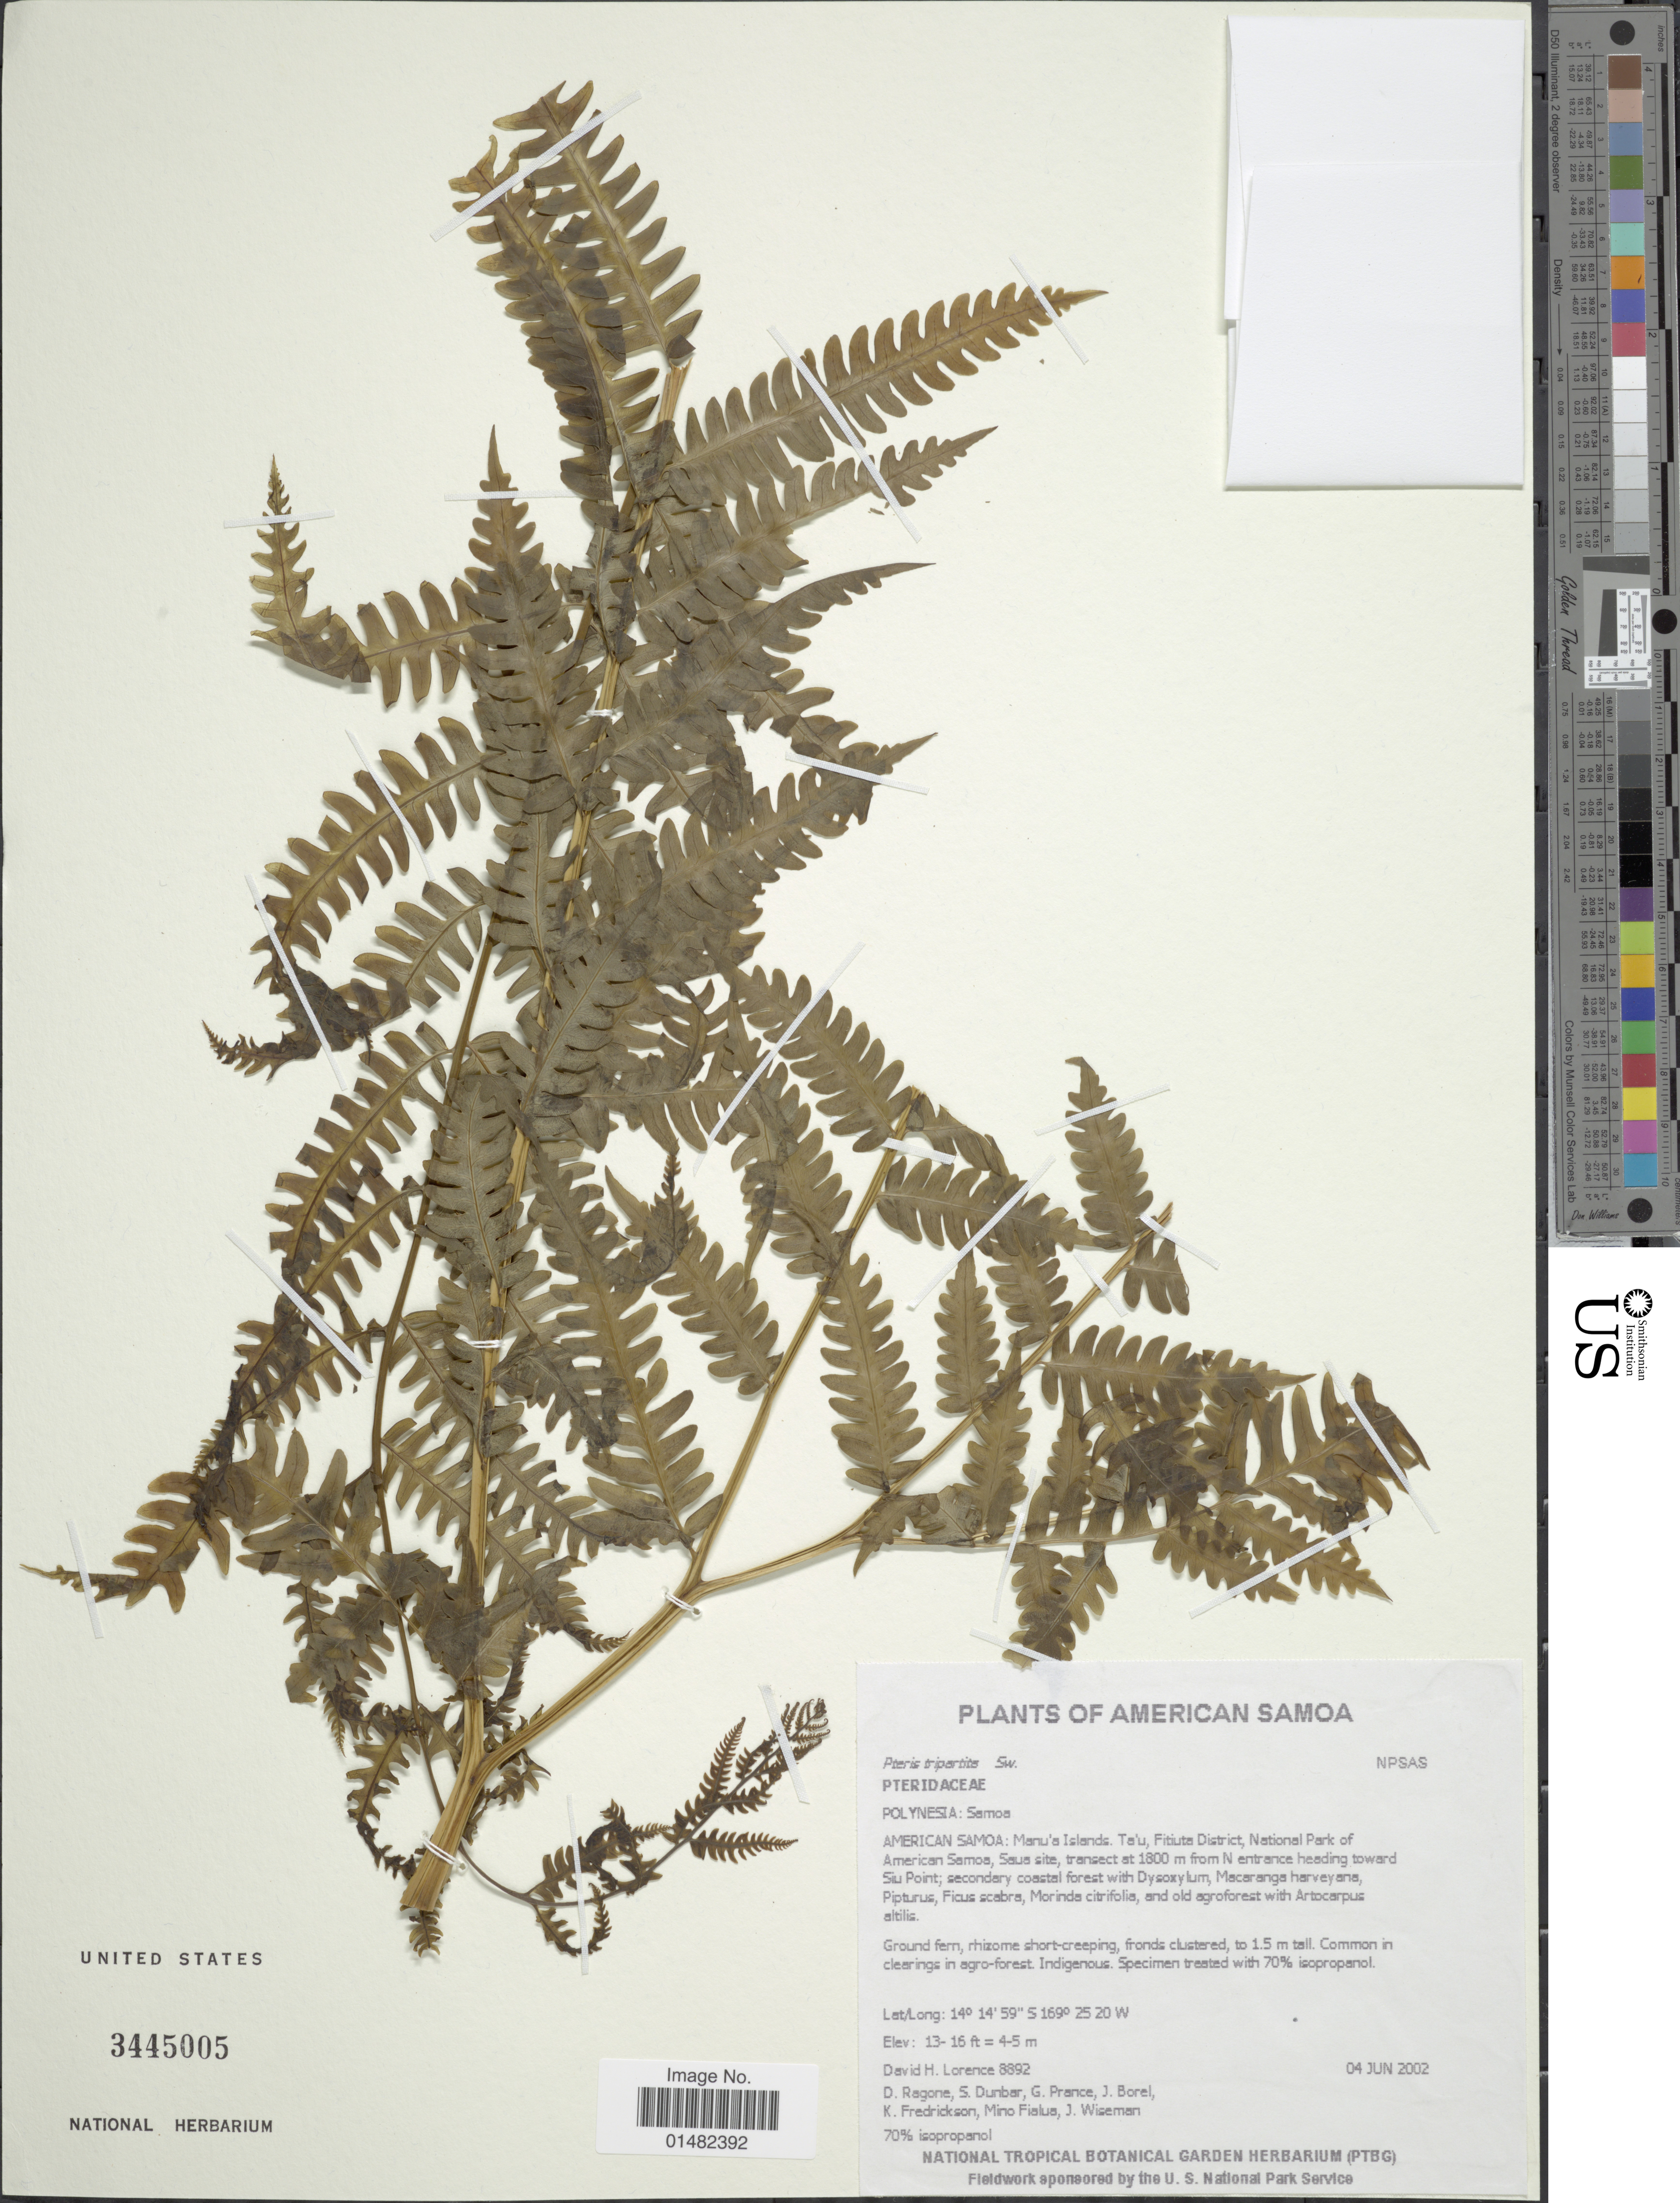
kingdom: Plantae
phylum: Tracheophyta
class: Polypodiopsida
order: Polypodiales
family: Pteridaceae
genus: Pteris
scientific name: Pteris tripartita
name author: Sw.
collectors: D. Lorence, D. Ragone, S. Dunbar, G. T. Prance & et al.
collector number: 8892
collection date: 2002-06-04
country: American Samoa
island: Tau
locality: Manu'a Islands. Ta'u Fitiuta District, National Park of American Samoa, Saua site, transect from N entrance heading toward Siu Point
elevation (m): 4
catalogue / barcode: US 3445005